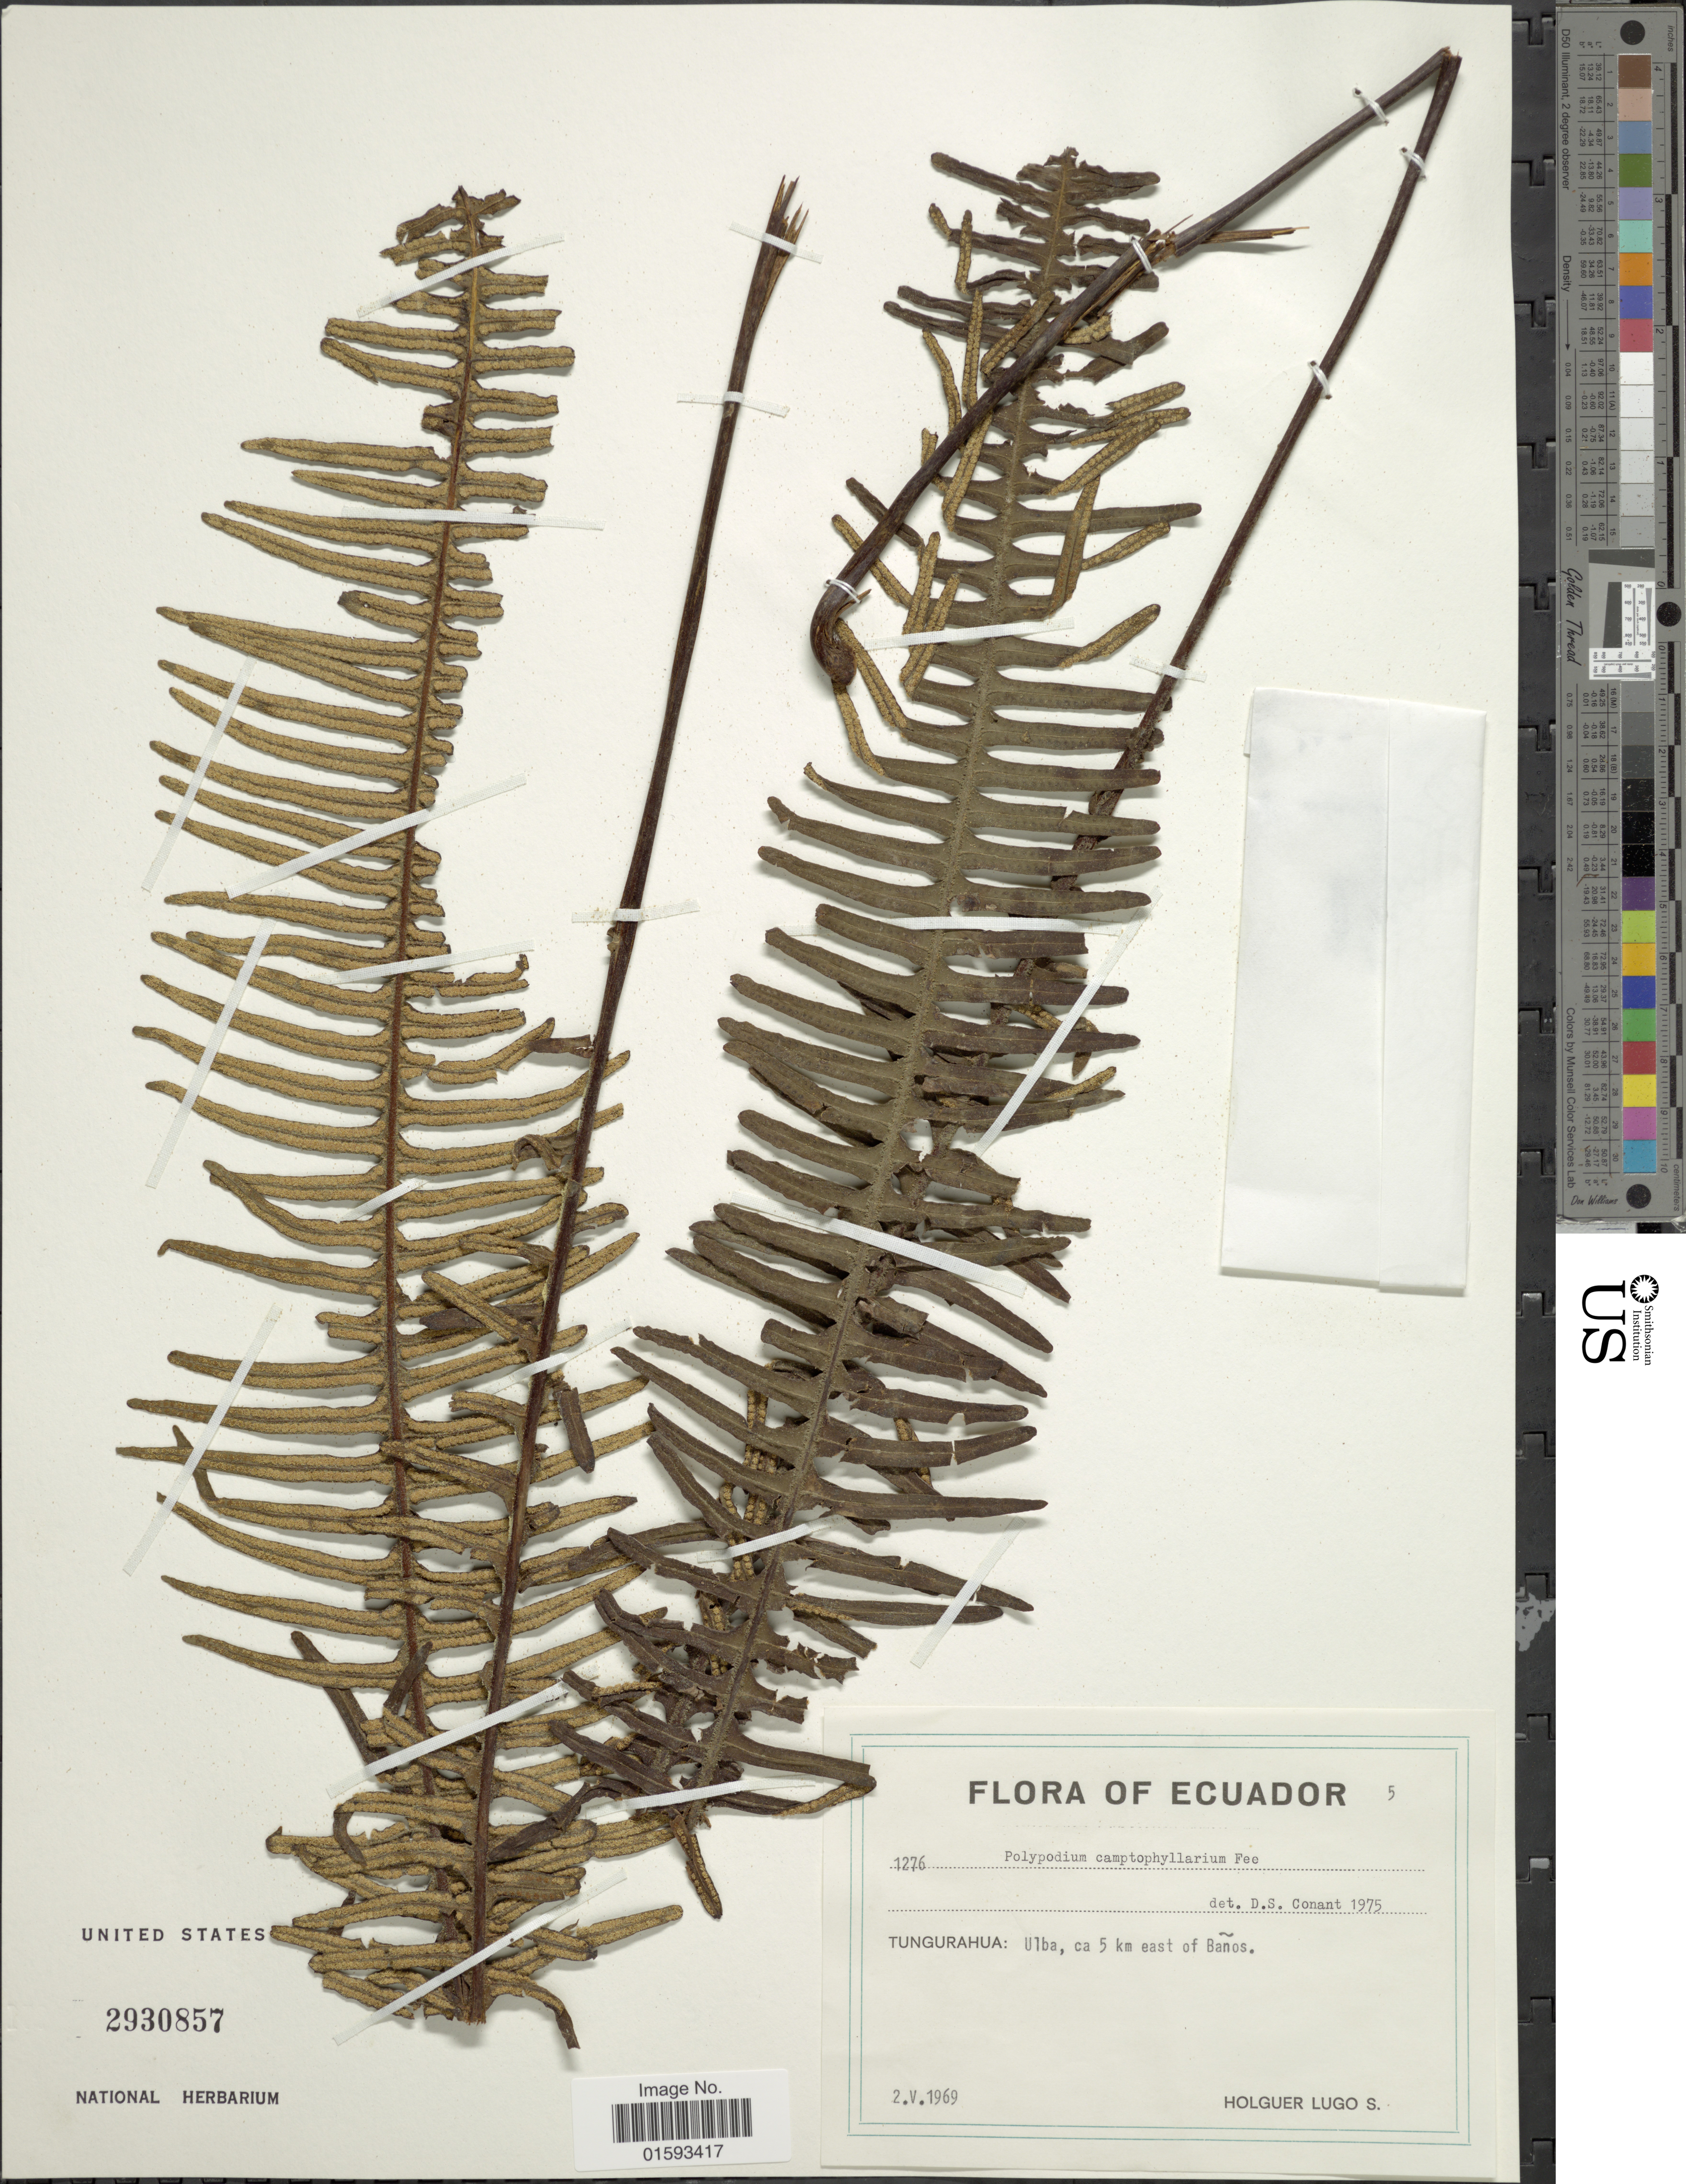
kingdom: Plantae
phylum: Tracheophyta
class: Polypodiopsida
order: Polypodiales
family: Polypodiaceae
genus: Pecluma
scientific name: Pecluma camptophyllaria var. lachnifera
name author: (Hieron.) Lellinger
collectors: H. Lugo S.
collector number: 1276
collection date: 1969-05-02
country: Ecuador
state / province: Tungurahua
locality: Ulba, ca 5 km east of Banos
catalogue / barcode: US 2930857